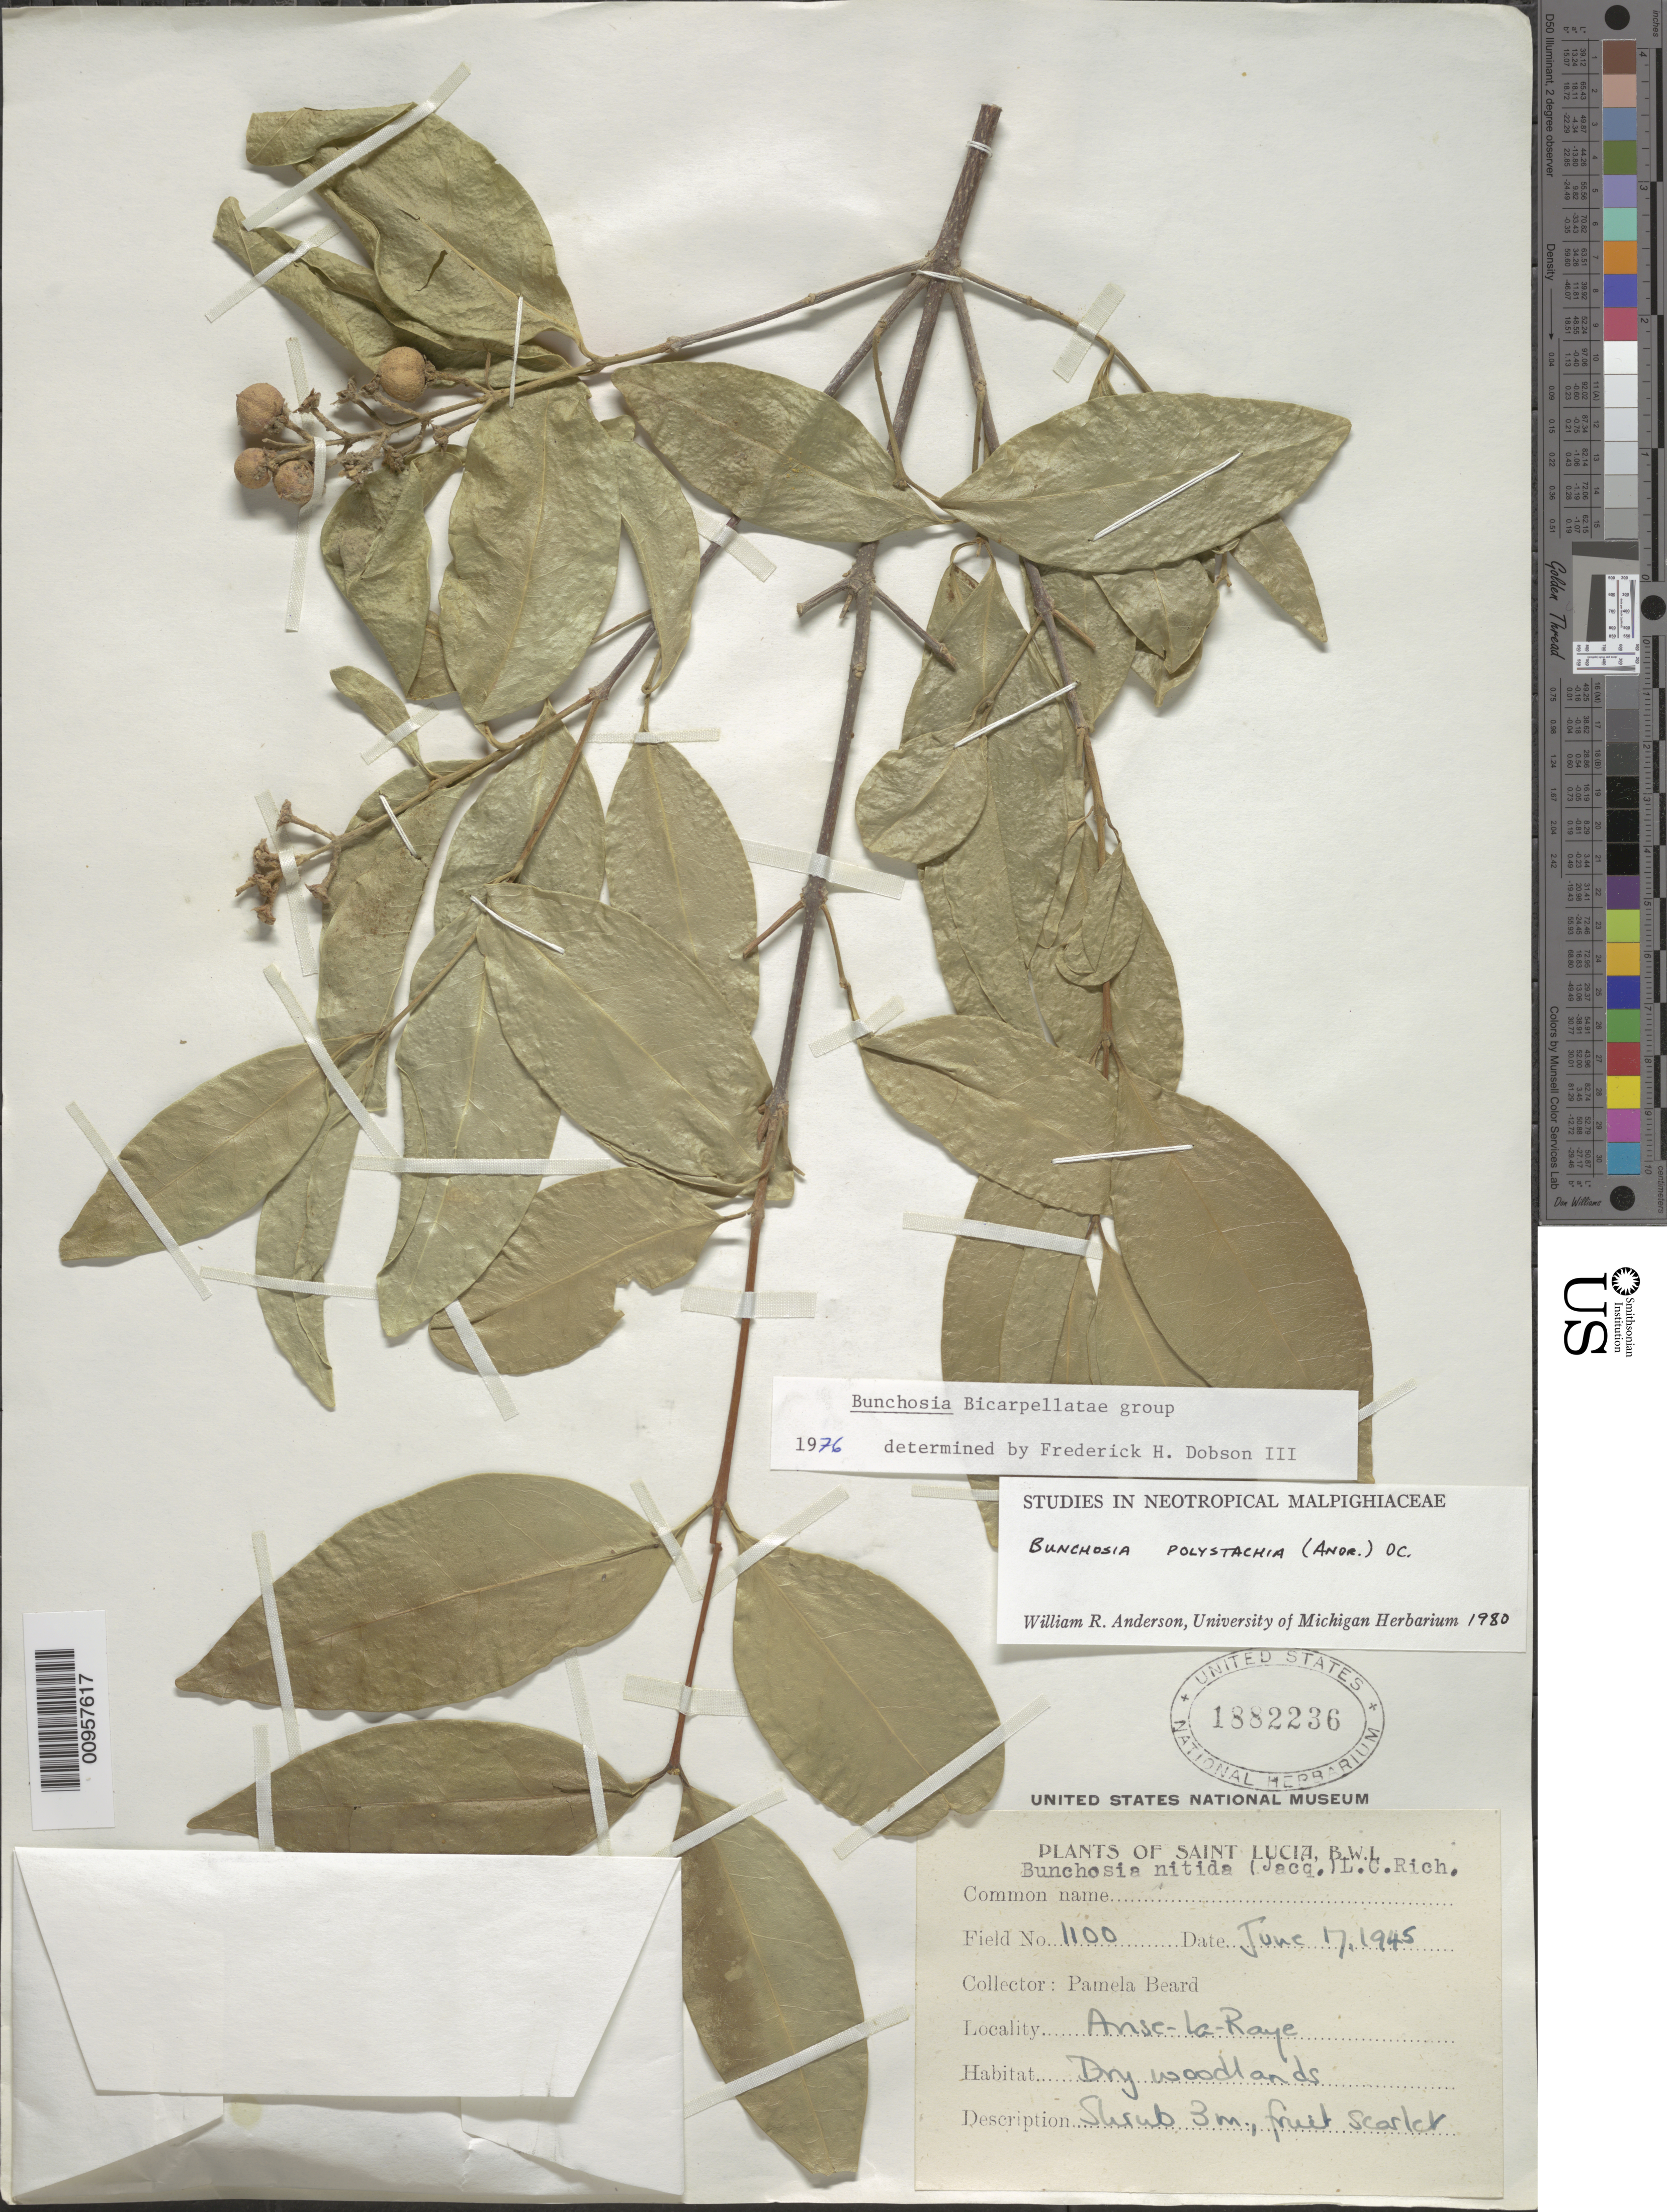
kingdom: Plantae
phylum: Tracheophyta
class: Magnoliopsida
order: Malpighiales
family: Malpighiaceae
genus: Bunchosia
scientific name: Bunchosia polystachya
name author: (Andrews) DC.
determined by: Anderson, W. R., (MICH), University of Michigan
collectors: P. Beard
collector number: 1100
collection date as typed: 17 Jun 1945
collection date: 1945-06-17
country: St. Lucia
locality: Anse-La-Raye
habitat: Dry woodlands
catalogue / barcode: US 1882236